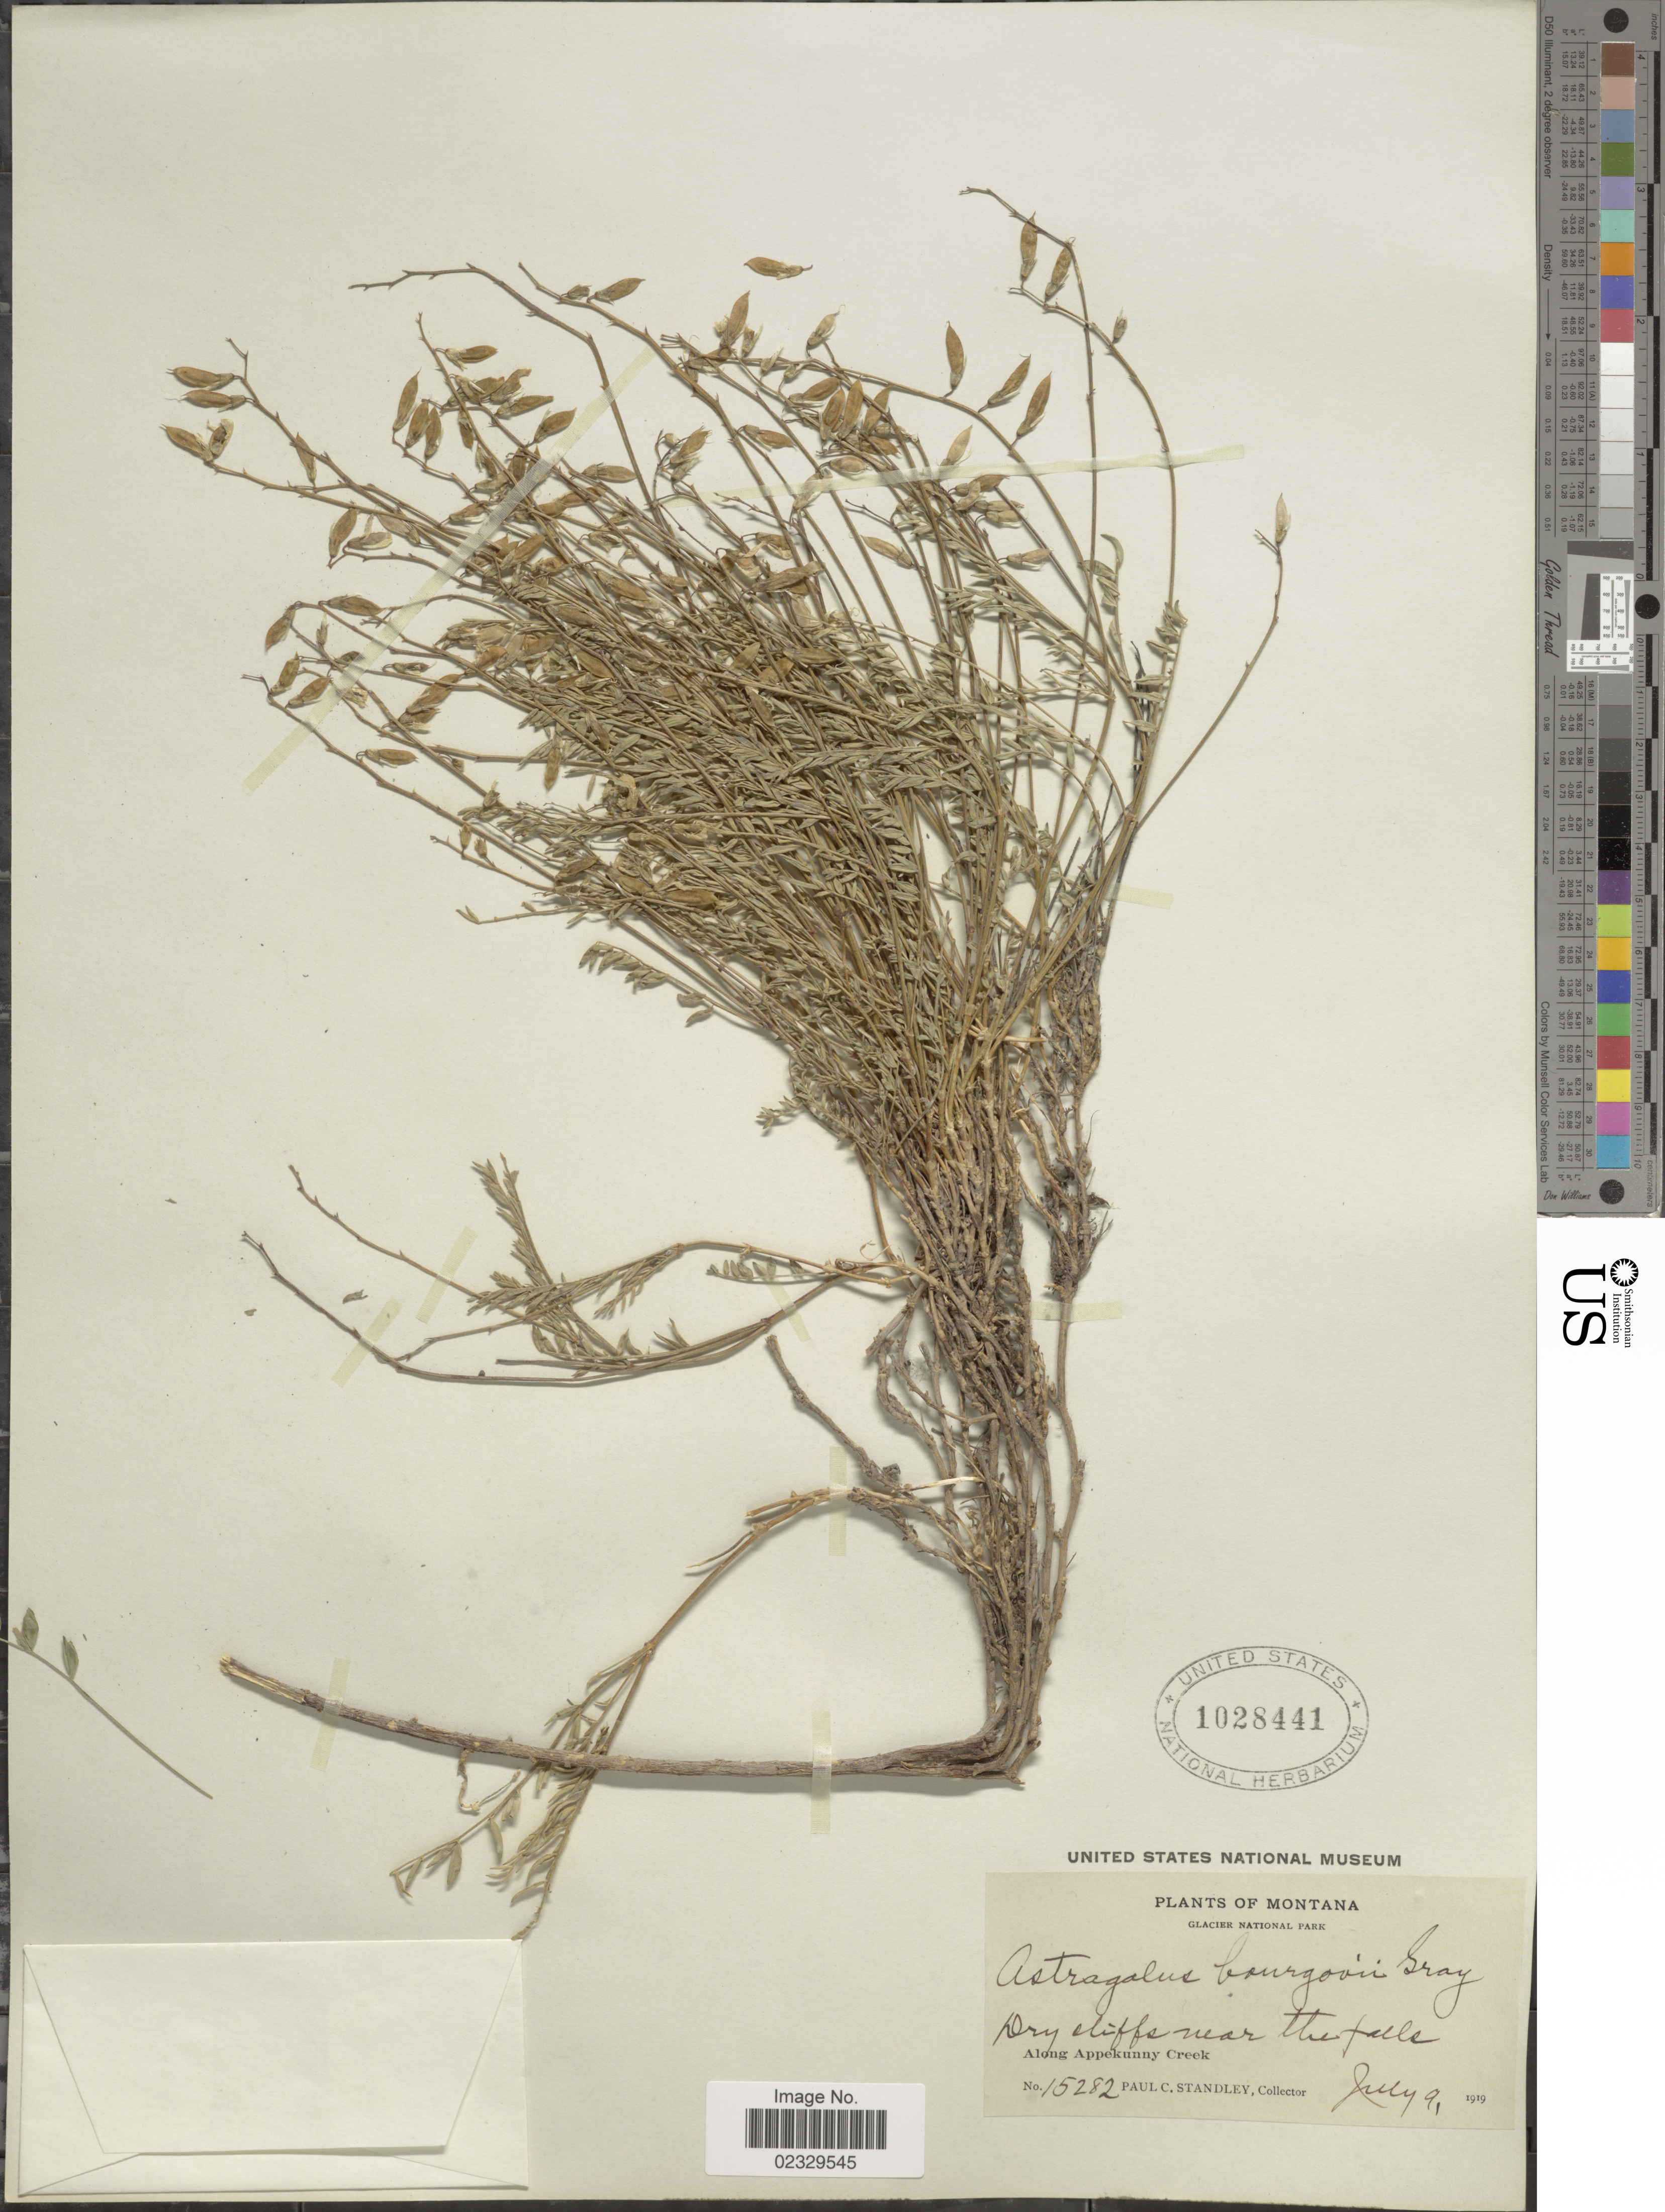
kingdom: Plantae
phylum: Tracheophyta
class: Magnoliopsida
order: Fabales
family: Fabaceae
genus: Astragalus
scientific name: Astragalus bourgovii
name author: A. Gray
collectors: P. C. Standley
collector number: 15282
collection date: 1919-07-09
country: United States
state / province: Montana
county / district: Glacier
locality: Glacier National Park. Along Appekunny Creek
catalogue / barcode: US 1028441